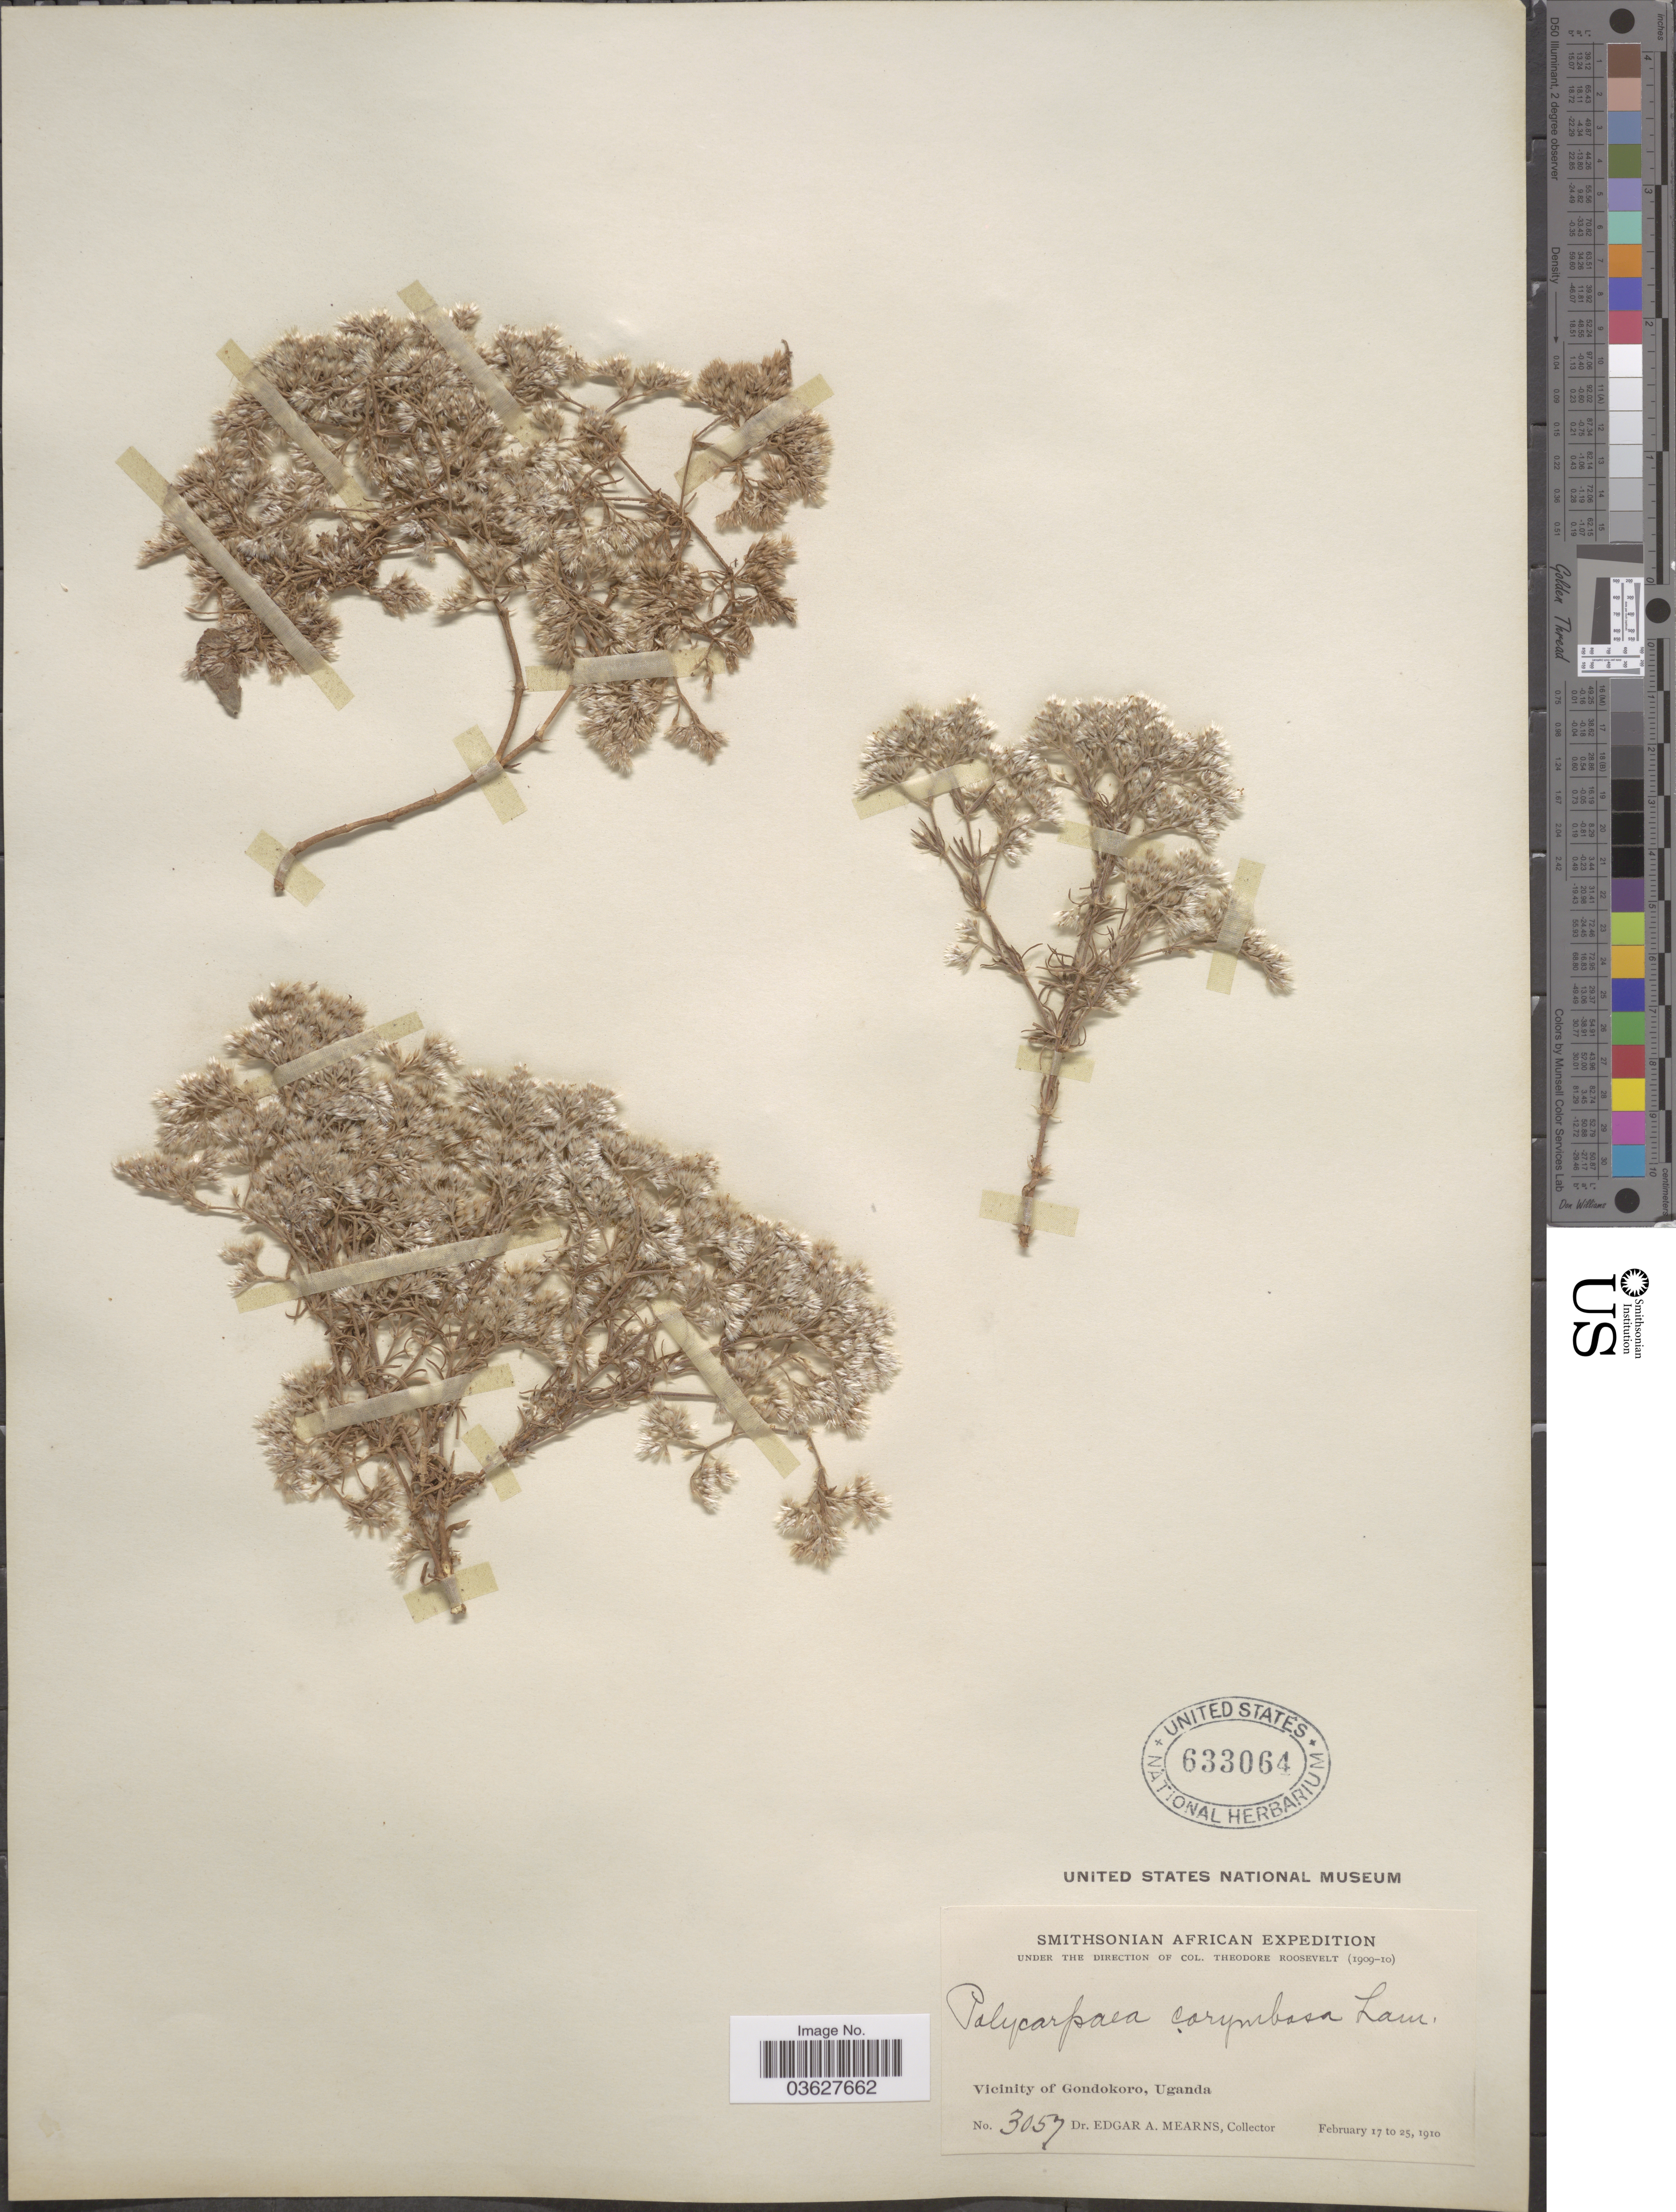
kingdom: Plantae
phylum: Tracheophyta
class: Magnoliopsida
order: Caryophyllales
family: Caryophyllaceae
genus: Polycarpaea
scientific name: Polycarpaea corymbosa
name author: (L.) Lam.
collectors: E. A. Mearns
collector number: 3057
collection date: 1910-02-17/1910-02-25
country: Uganda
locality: Vicinity of Gondokoro.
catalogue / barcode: US 633064